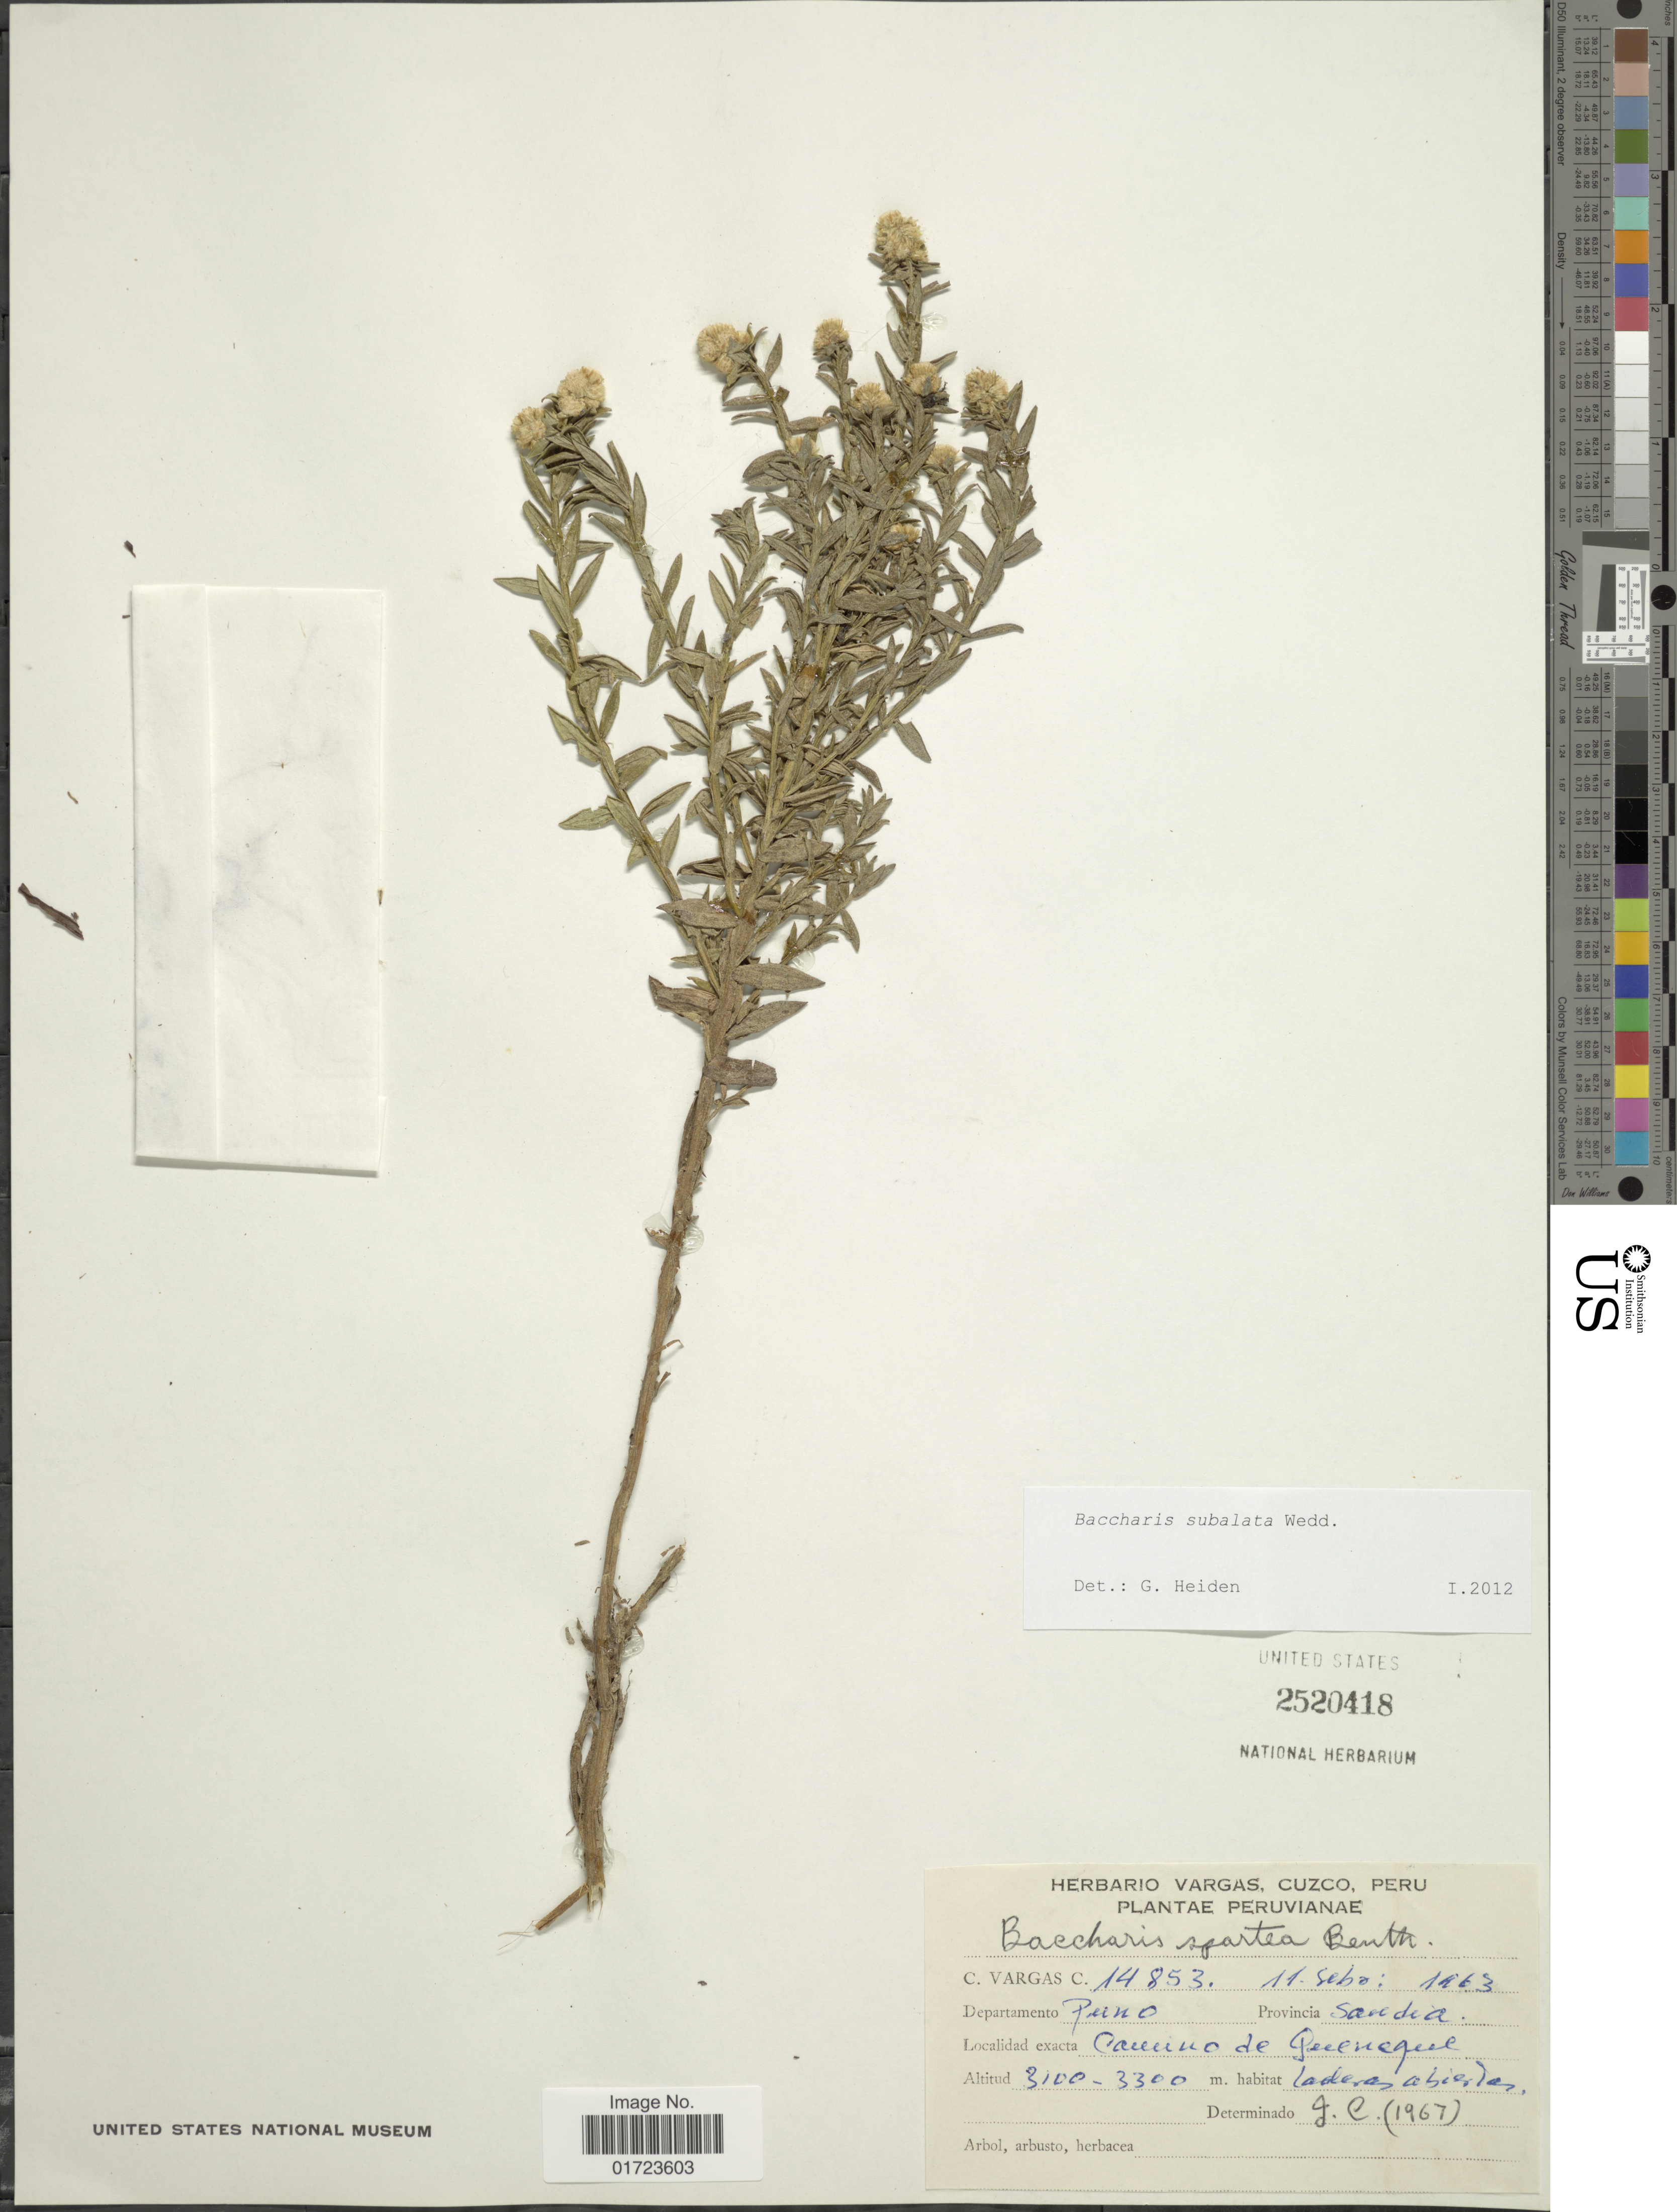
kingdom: Plantae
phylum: Tracheophyta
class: Magnoliopsida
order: Asterales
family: Asteraceae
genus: Baccharis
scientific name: Baccharis subalata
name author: Wedd.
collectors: C. Vargas Calderón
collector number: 14853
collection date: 1963-09-11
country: Peru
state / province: Puno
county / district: Sandia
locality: Camino de Queneque.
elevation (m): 3100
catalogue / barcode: US 2520418